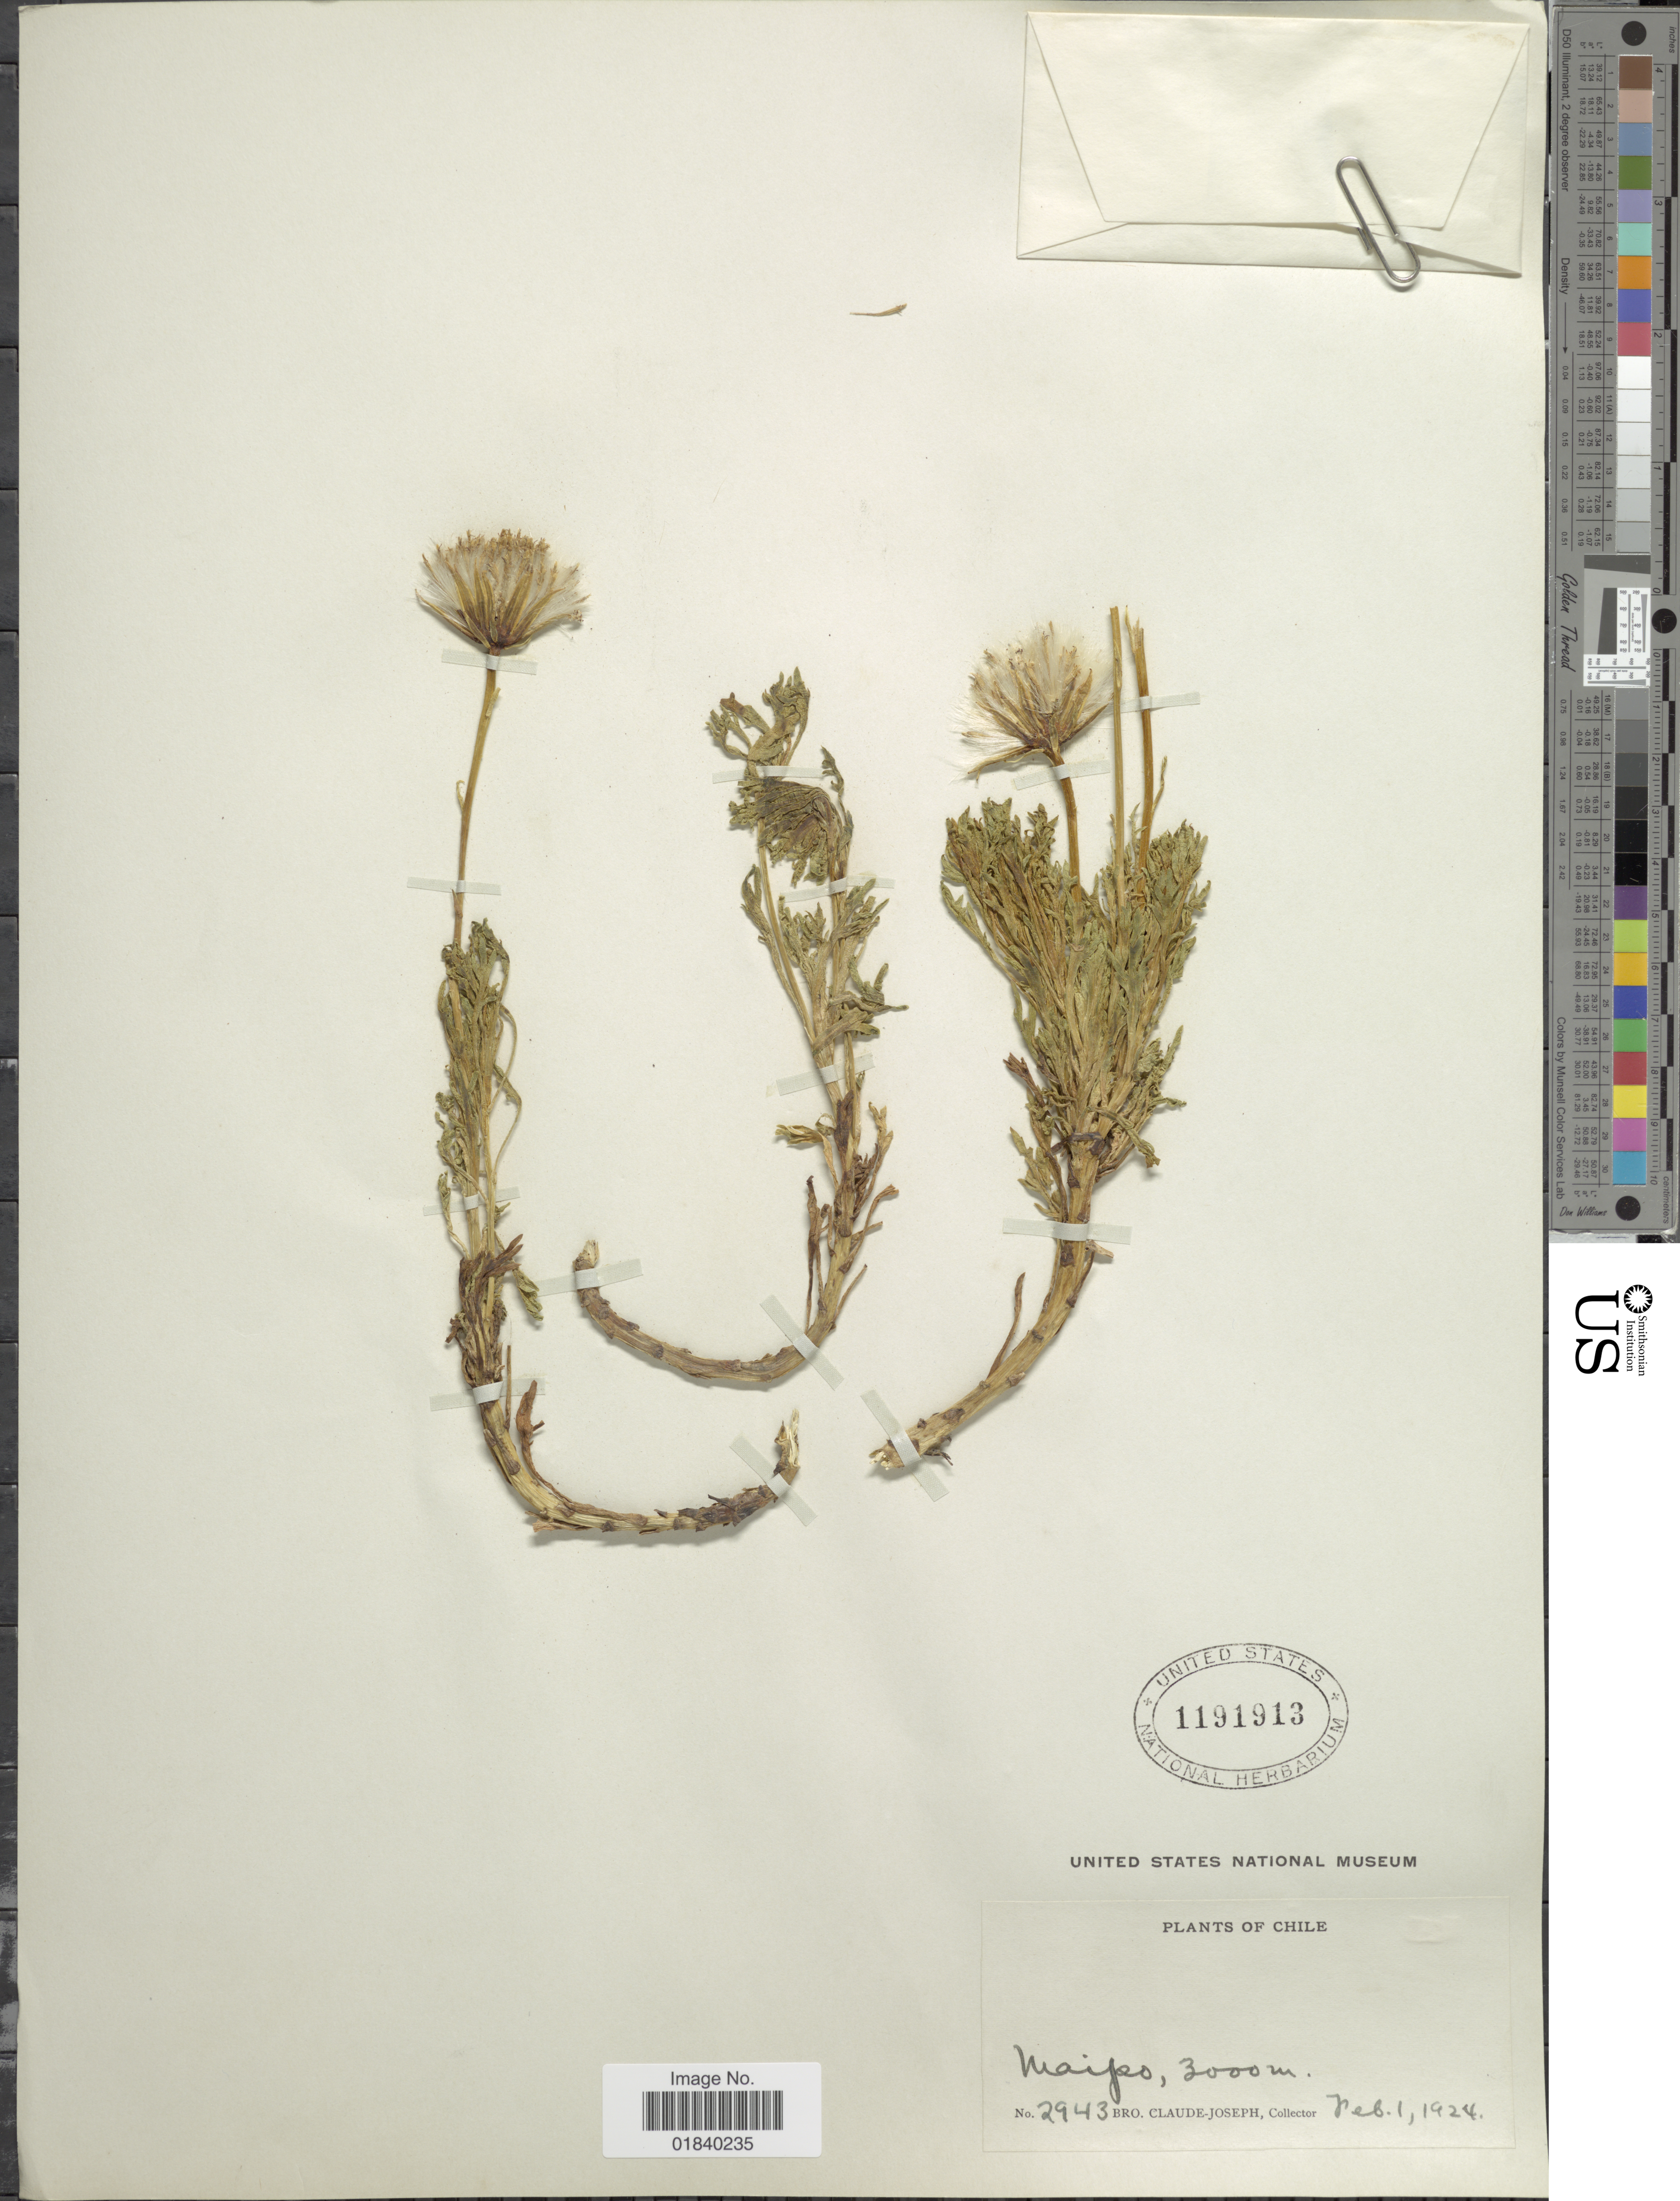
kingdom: Plantae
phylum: Tracheophyta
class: Magnoliopsida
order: Asterales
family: Asteraceae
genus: Senecio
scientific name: Senecio sp.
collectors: Bro. Claude-Joseph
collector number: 2943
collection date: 1924-02-01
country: Chile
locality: Maipo, Chile.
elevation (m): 3000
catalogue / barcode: US 1191913